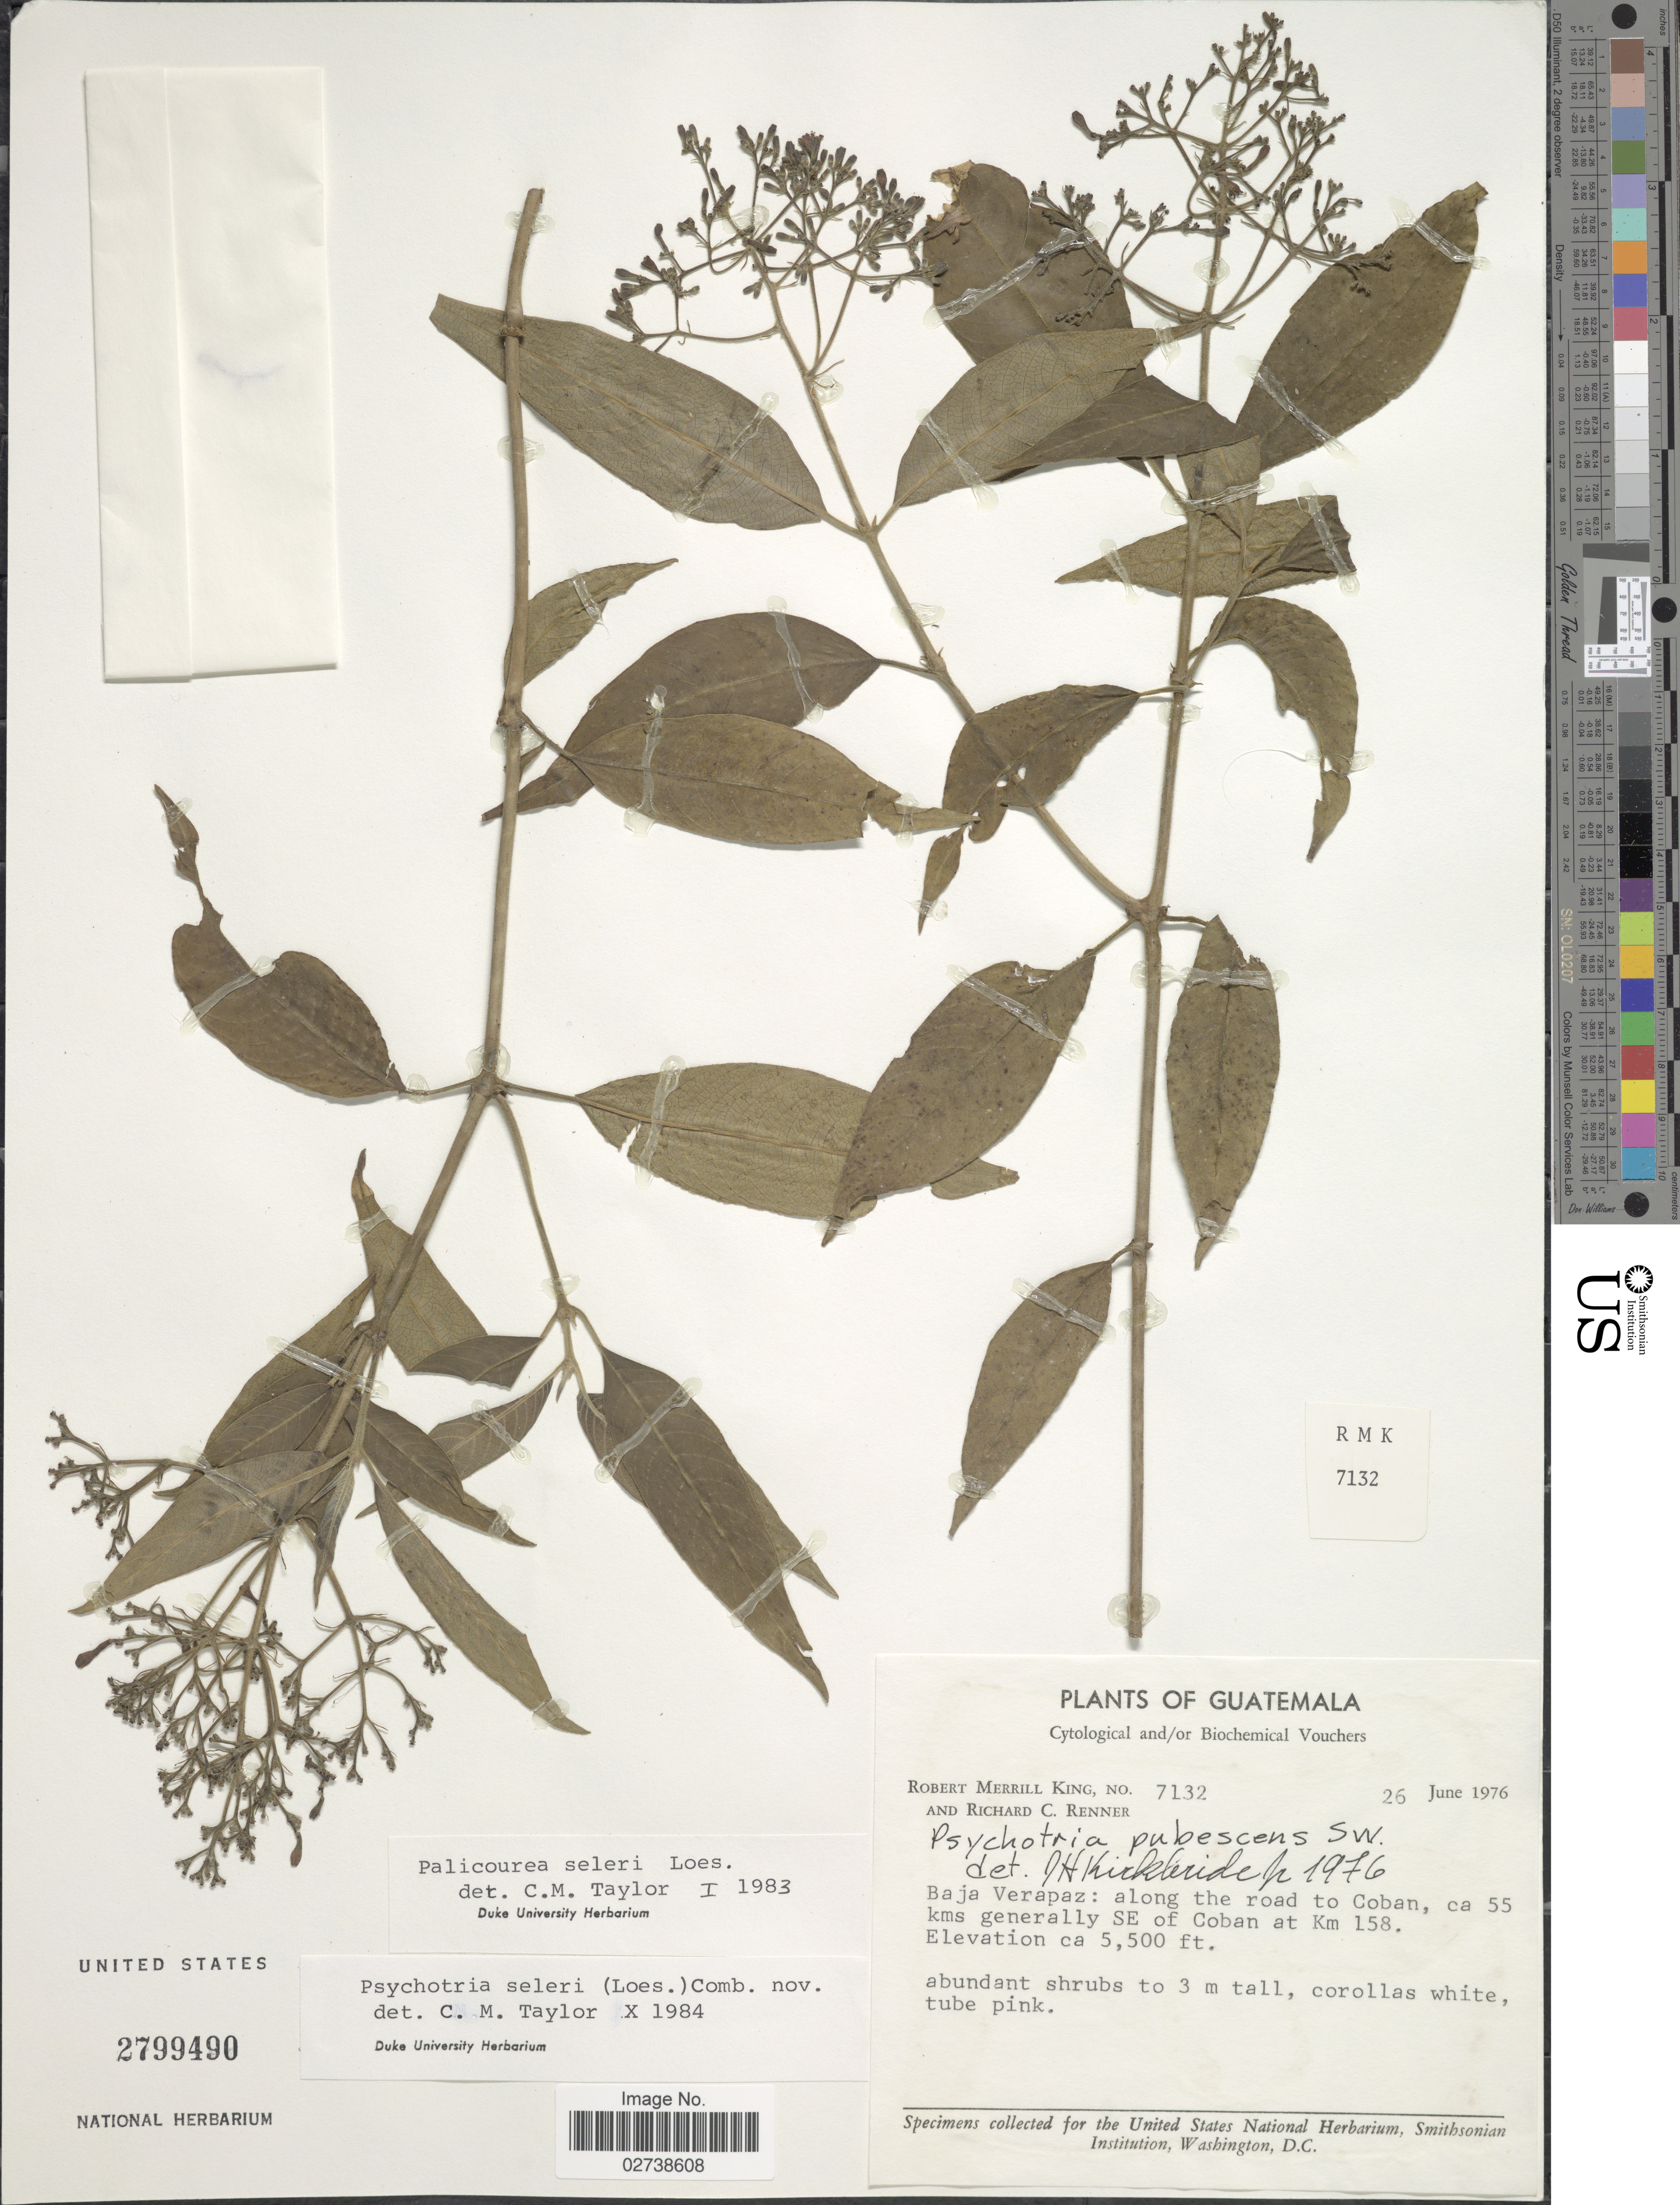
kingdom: Plantae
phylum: Tracheophyta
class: Magnoliopsida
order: Gentianales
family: Rubiaceae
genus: Palicourea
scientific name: Palicourea seleri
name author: Loes.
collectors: R. M. King & R. C. Renner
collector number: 7132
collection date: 1976-06-26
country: Guatemala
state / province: Baja Verapaz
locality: Along the road to Coban, ca 55 kms generally SE of Coban at Km 158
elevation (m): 1676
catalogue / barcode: US 2799490